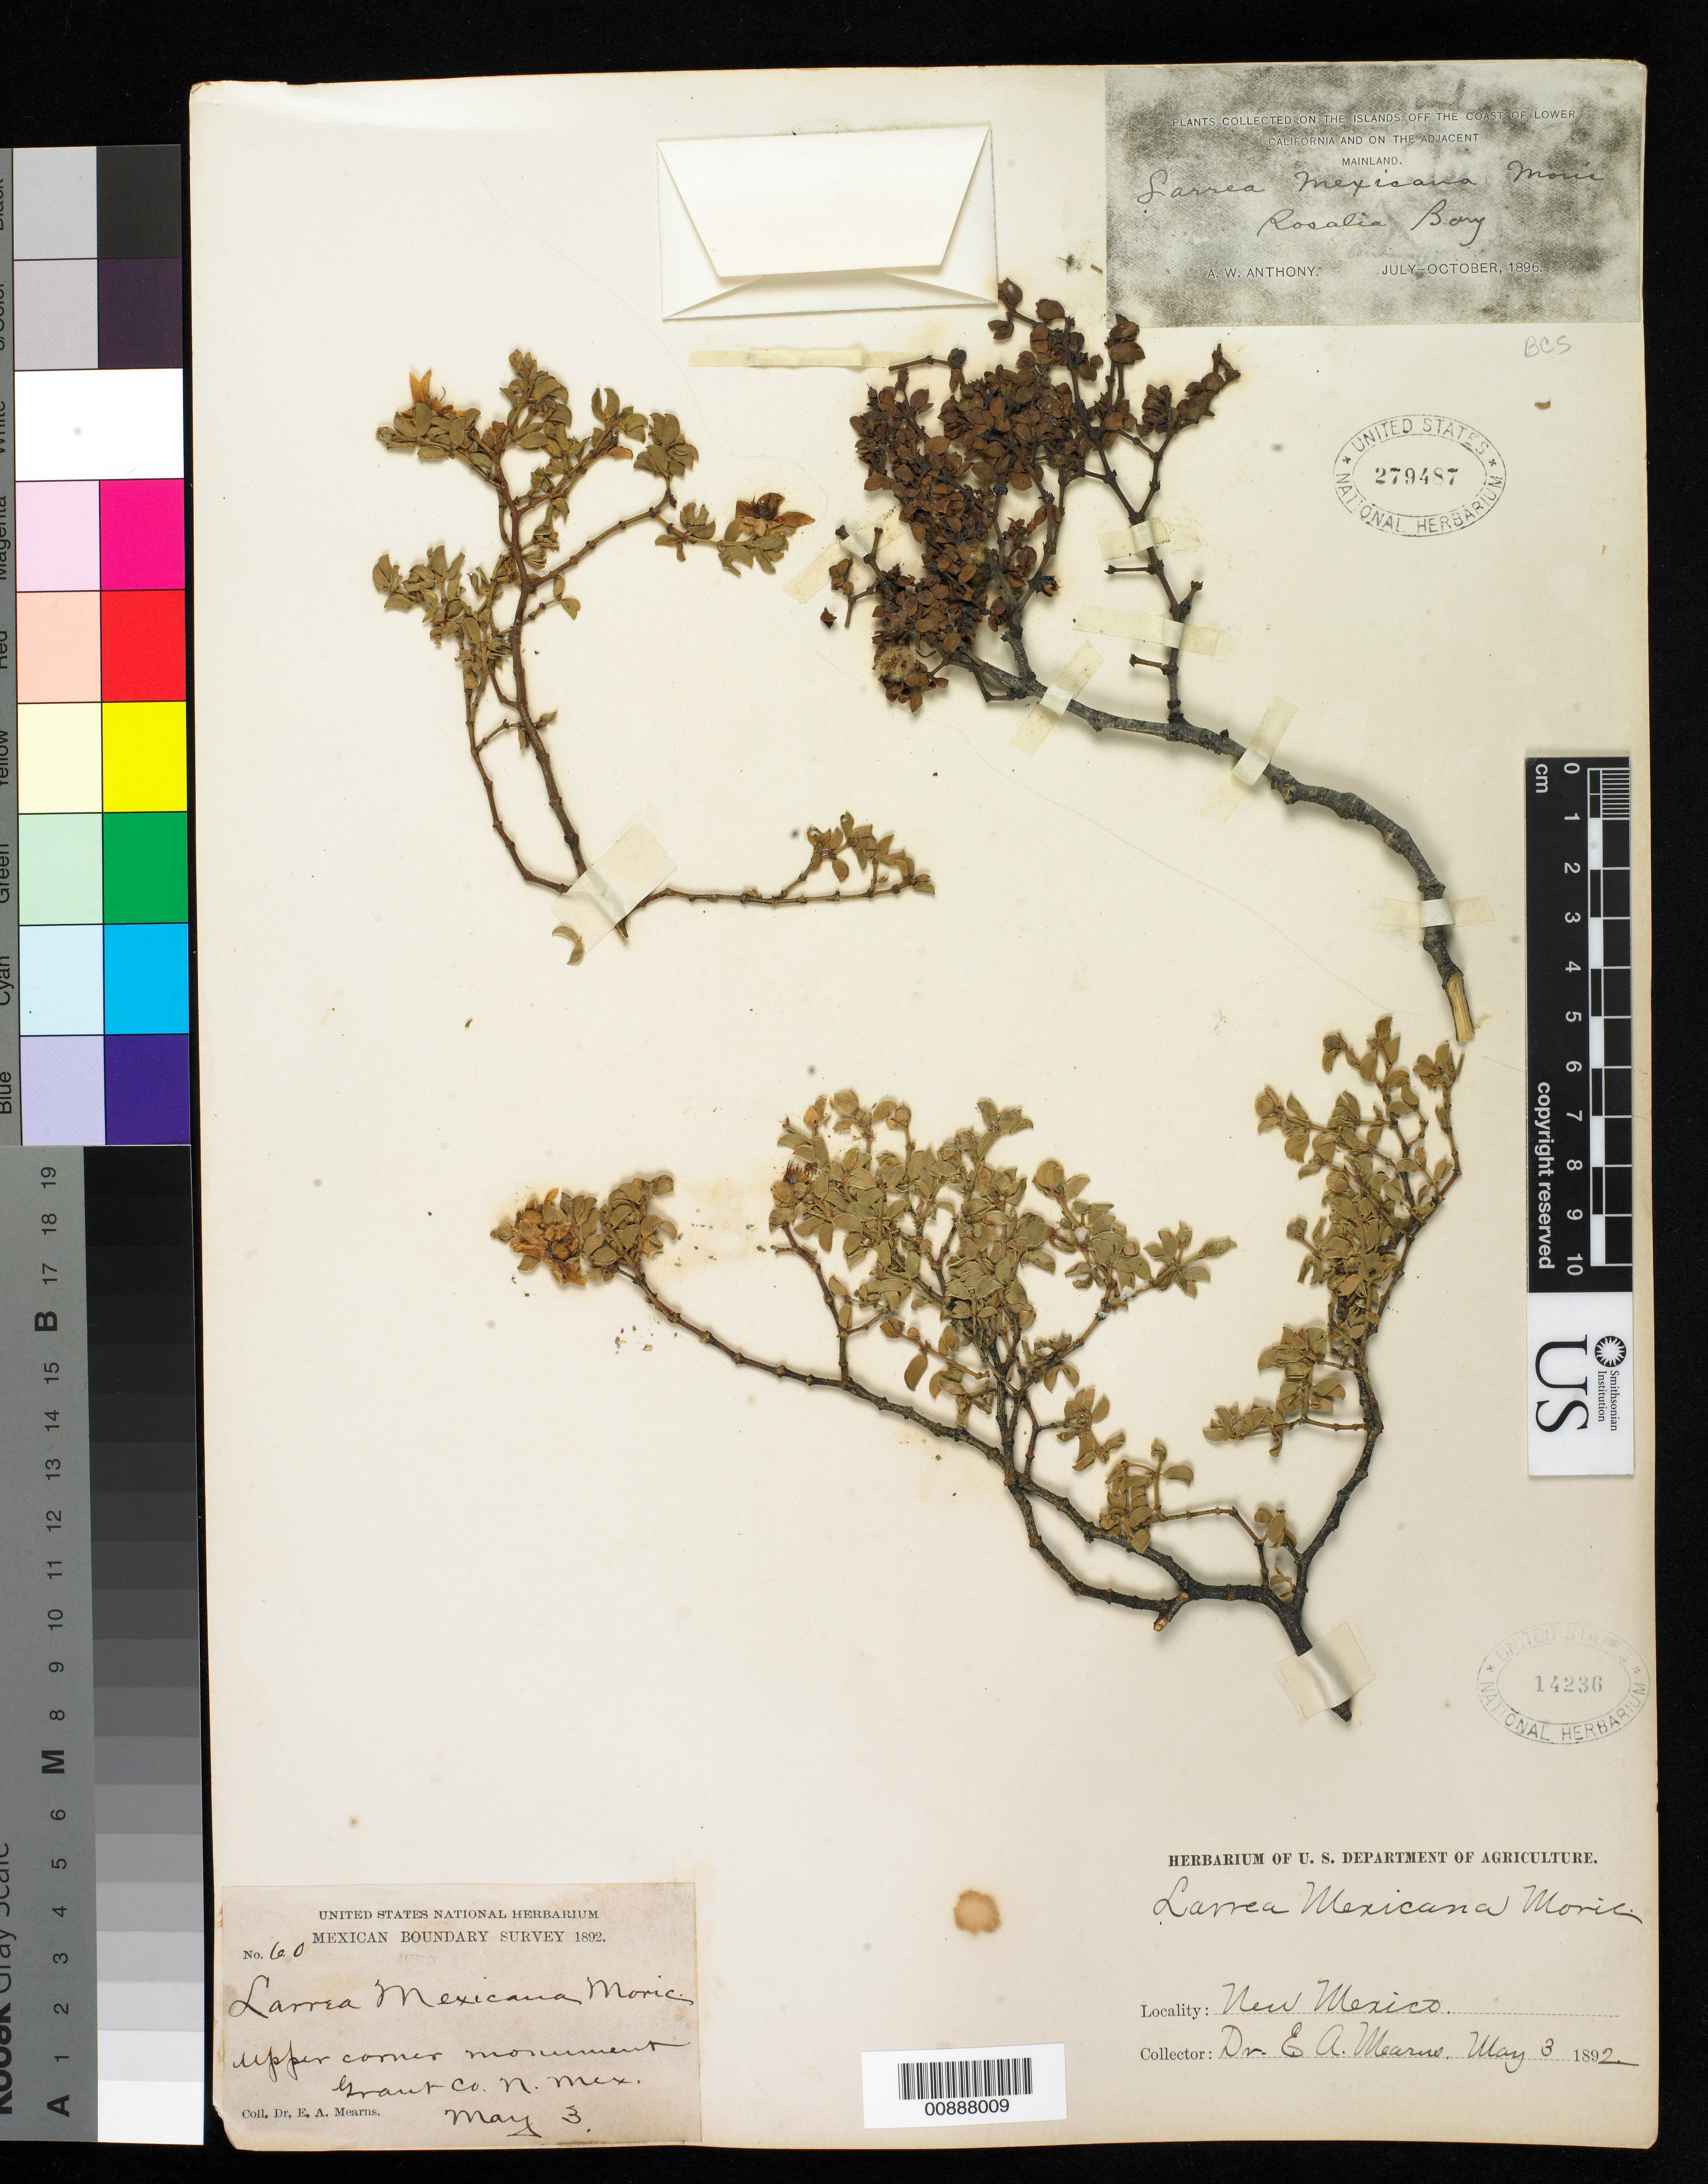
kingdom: Plantae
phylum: Tracheophyta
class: Magnoliopsida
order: Zygophyllales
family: Zygophyllaceae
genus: Larrea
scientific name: Larrea tridentata var. tridentata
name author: (Sessé & Moc. ex DC.) Coville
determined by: Strong, M. T., (US), Smithsonian Institution - National Museum of Natural History (UNITED STATES)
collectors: E. A. Mearns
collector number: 60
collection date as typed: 03 May 1892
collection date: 1892-05-03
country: United States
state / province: New Mexico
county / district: Grant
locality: Upper corner Monument, Grant County, New Mexico.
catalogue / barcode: US 14236